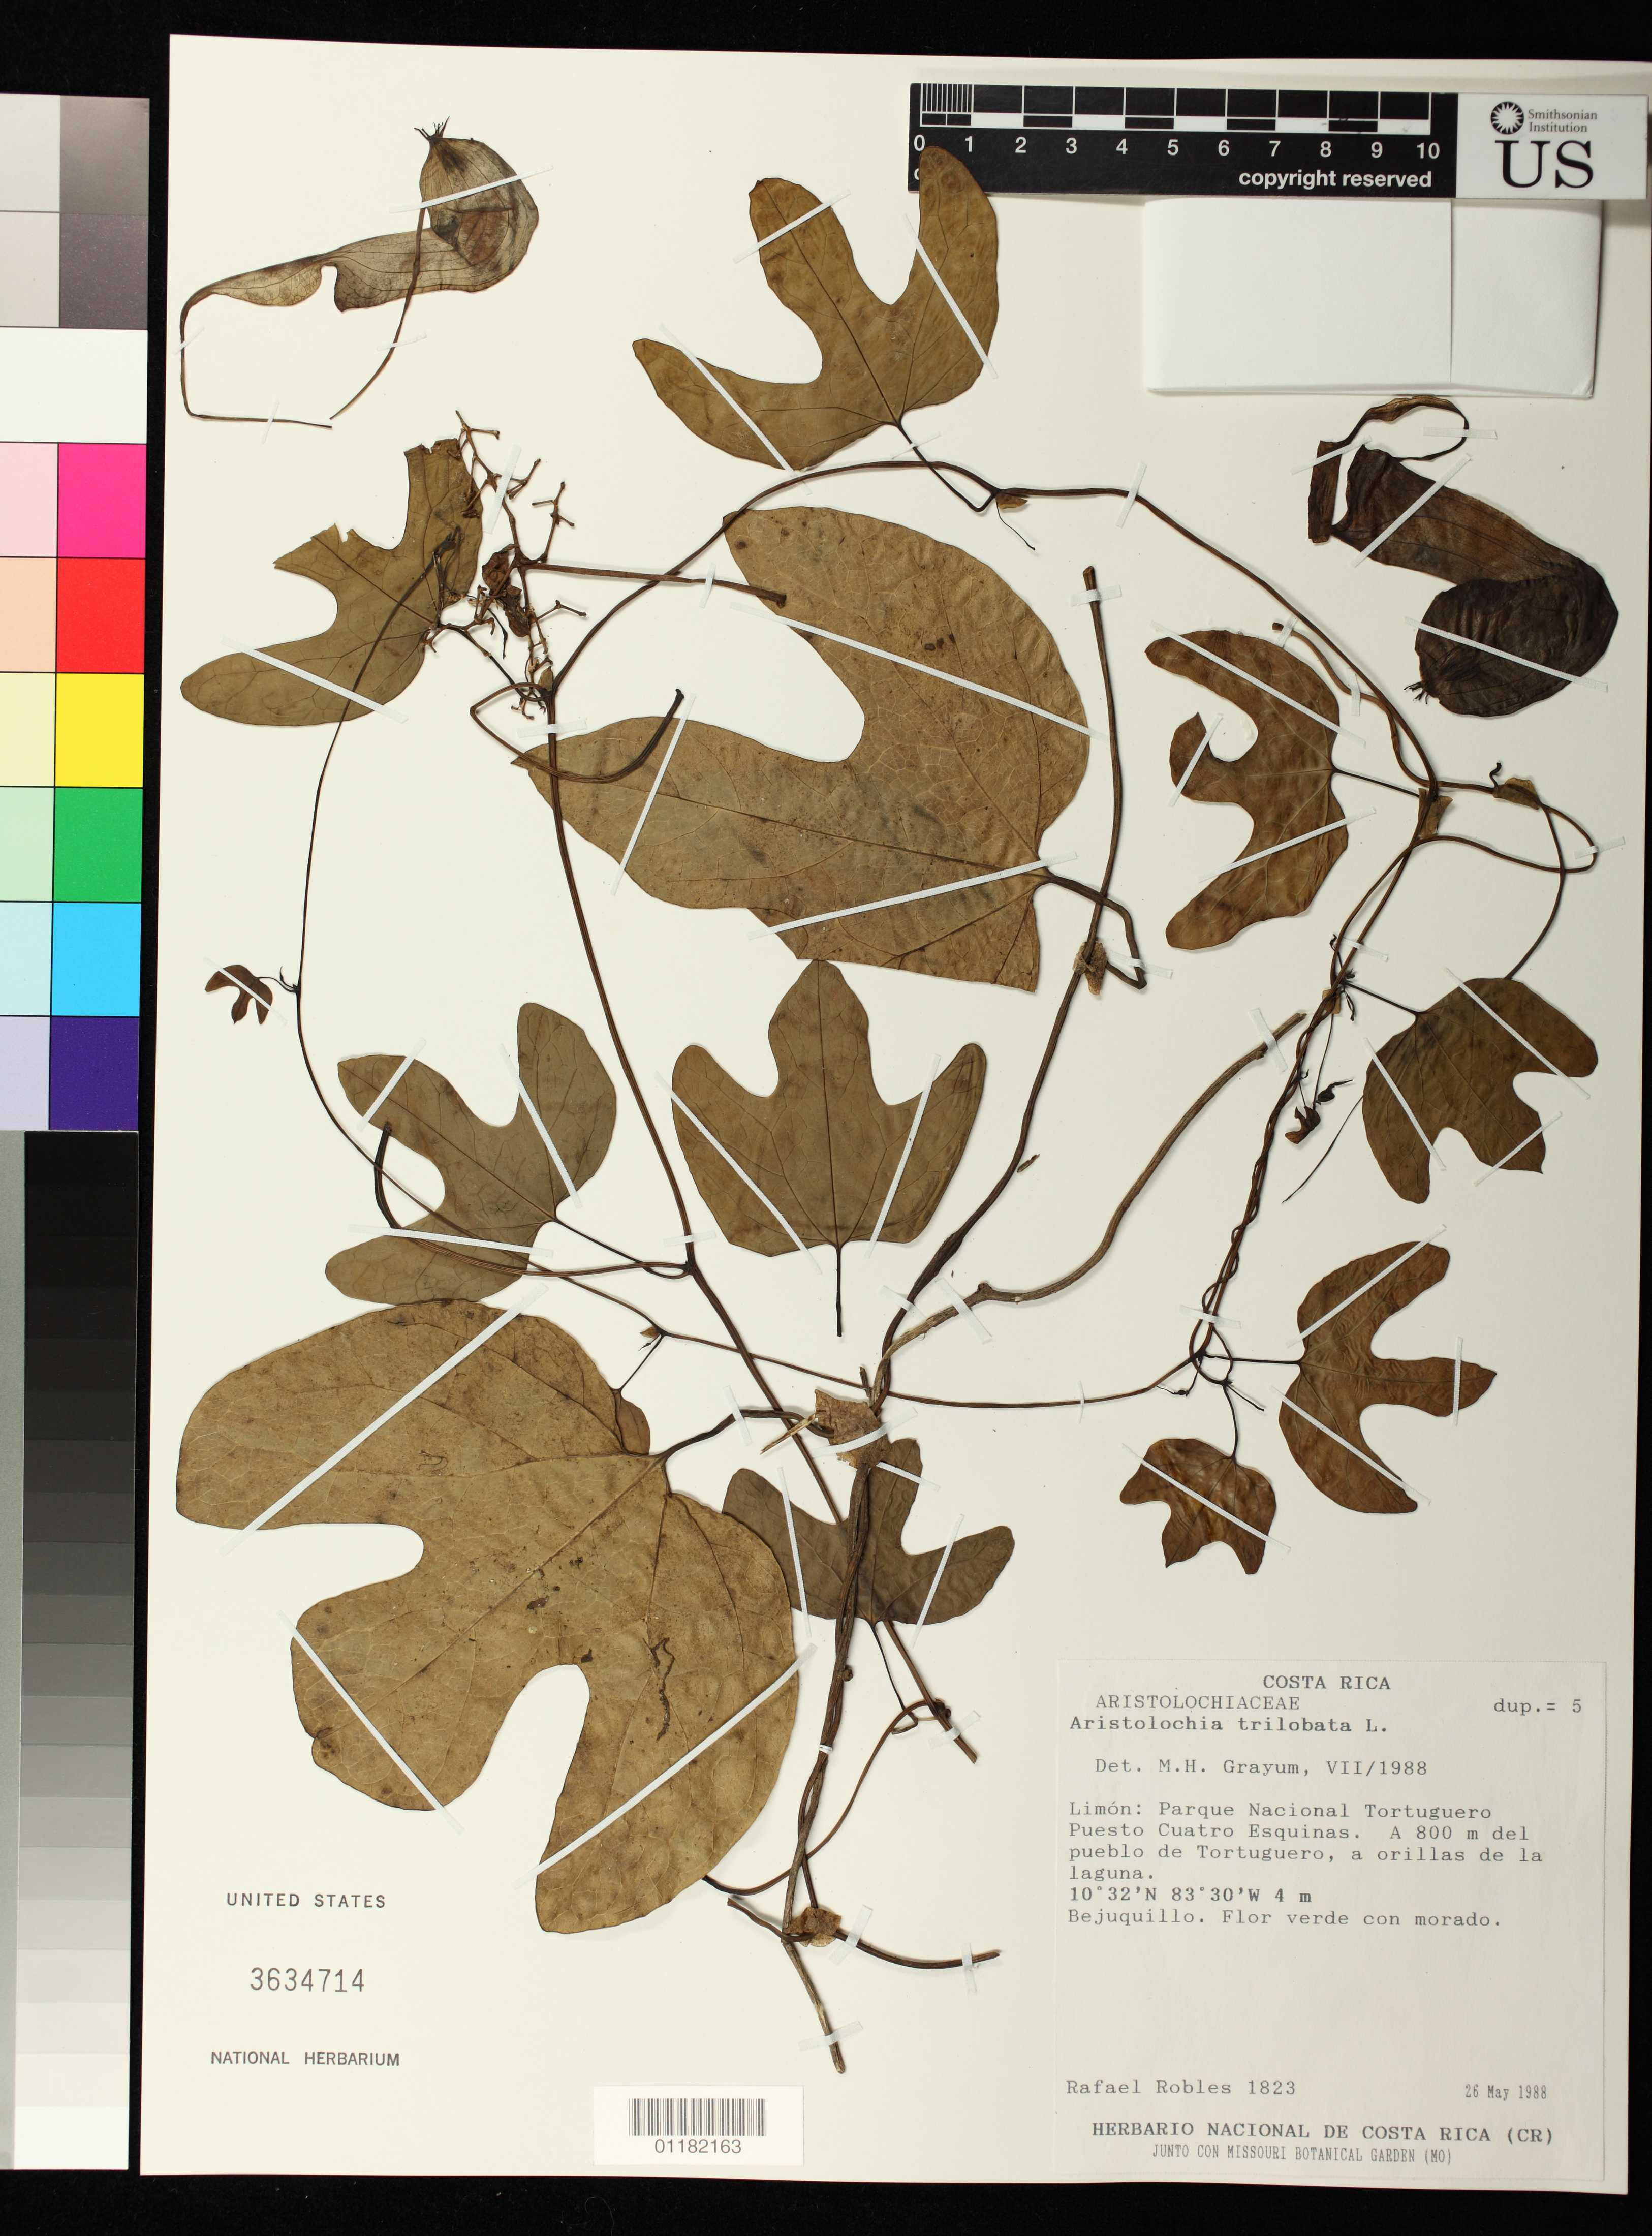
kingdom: Plantae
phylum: Tracheophyta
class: Magnoliopsida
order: Piperales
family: Aristolochiaceae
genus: Aristolochia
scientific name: Aristolochia trilobata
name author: L.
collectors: R. Robles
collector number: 1823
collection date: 1988-05-26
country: Costa Rica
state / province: Limón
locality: Parque Nacional Tortuguero Puesto Cuatro Esquinas. A 800 m. del pueblo de Tortuguero, a orillas de las laguna.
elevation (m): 4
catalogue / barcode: US 3634714